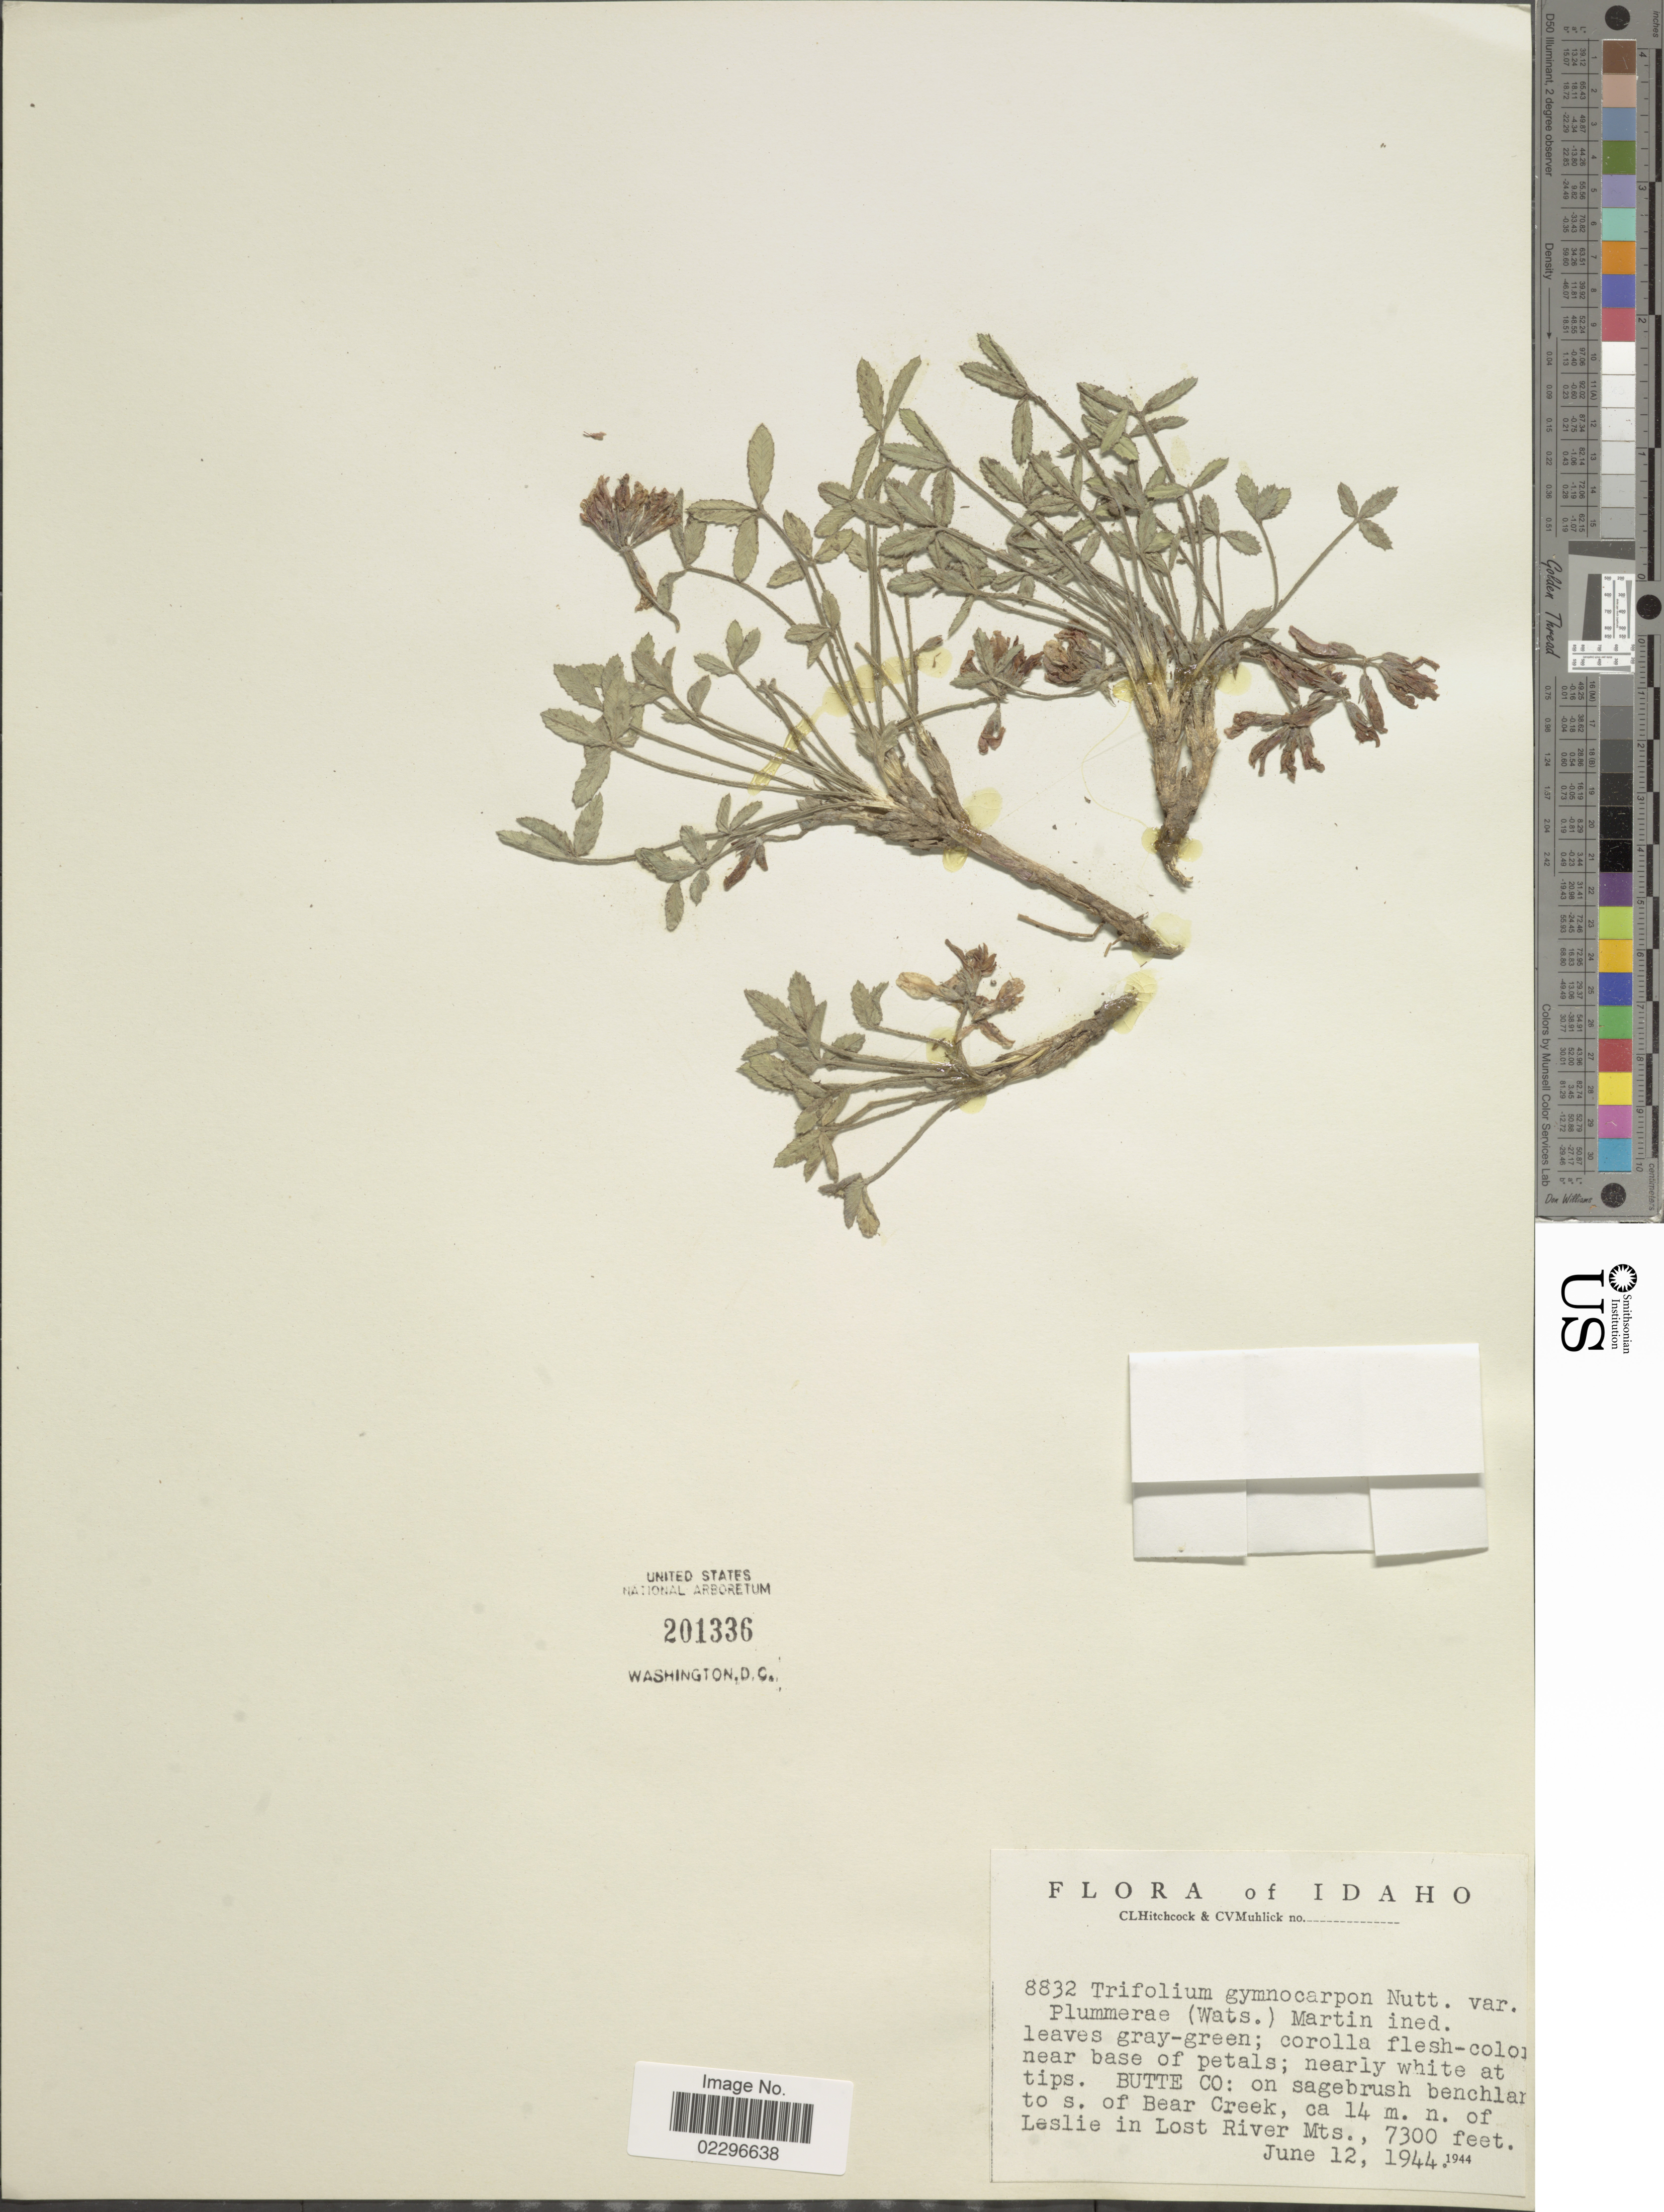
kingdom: Plantae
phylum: Tracheophyta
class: Magnoliopsida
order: Fabales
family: Fabaceae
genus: Trifolium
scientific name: Trifolium gymnocarpon var. plummerae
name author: (S. Watson) J.S. Martin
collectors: C. L. Hitchcock & C. V. Muhlick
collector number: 8832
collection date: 1944-06-12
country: United States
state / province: Idaho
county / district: Cassia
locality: On sagebrush benchland to s. of Bear Creek, ca. 14 m. n. of Leslie in Lost River Mts.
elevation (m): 2225